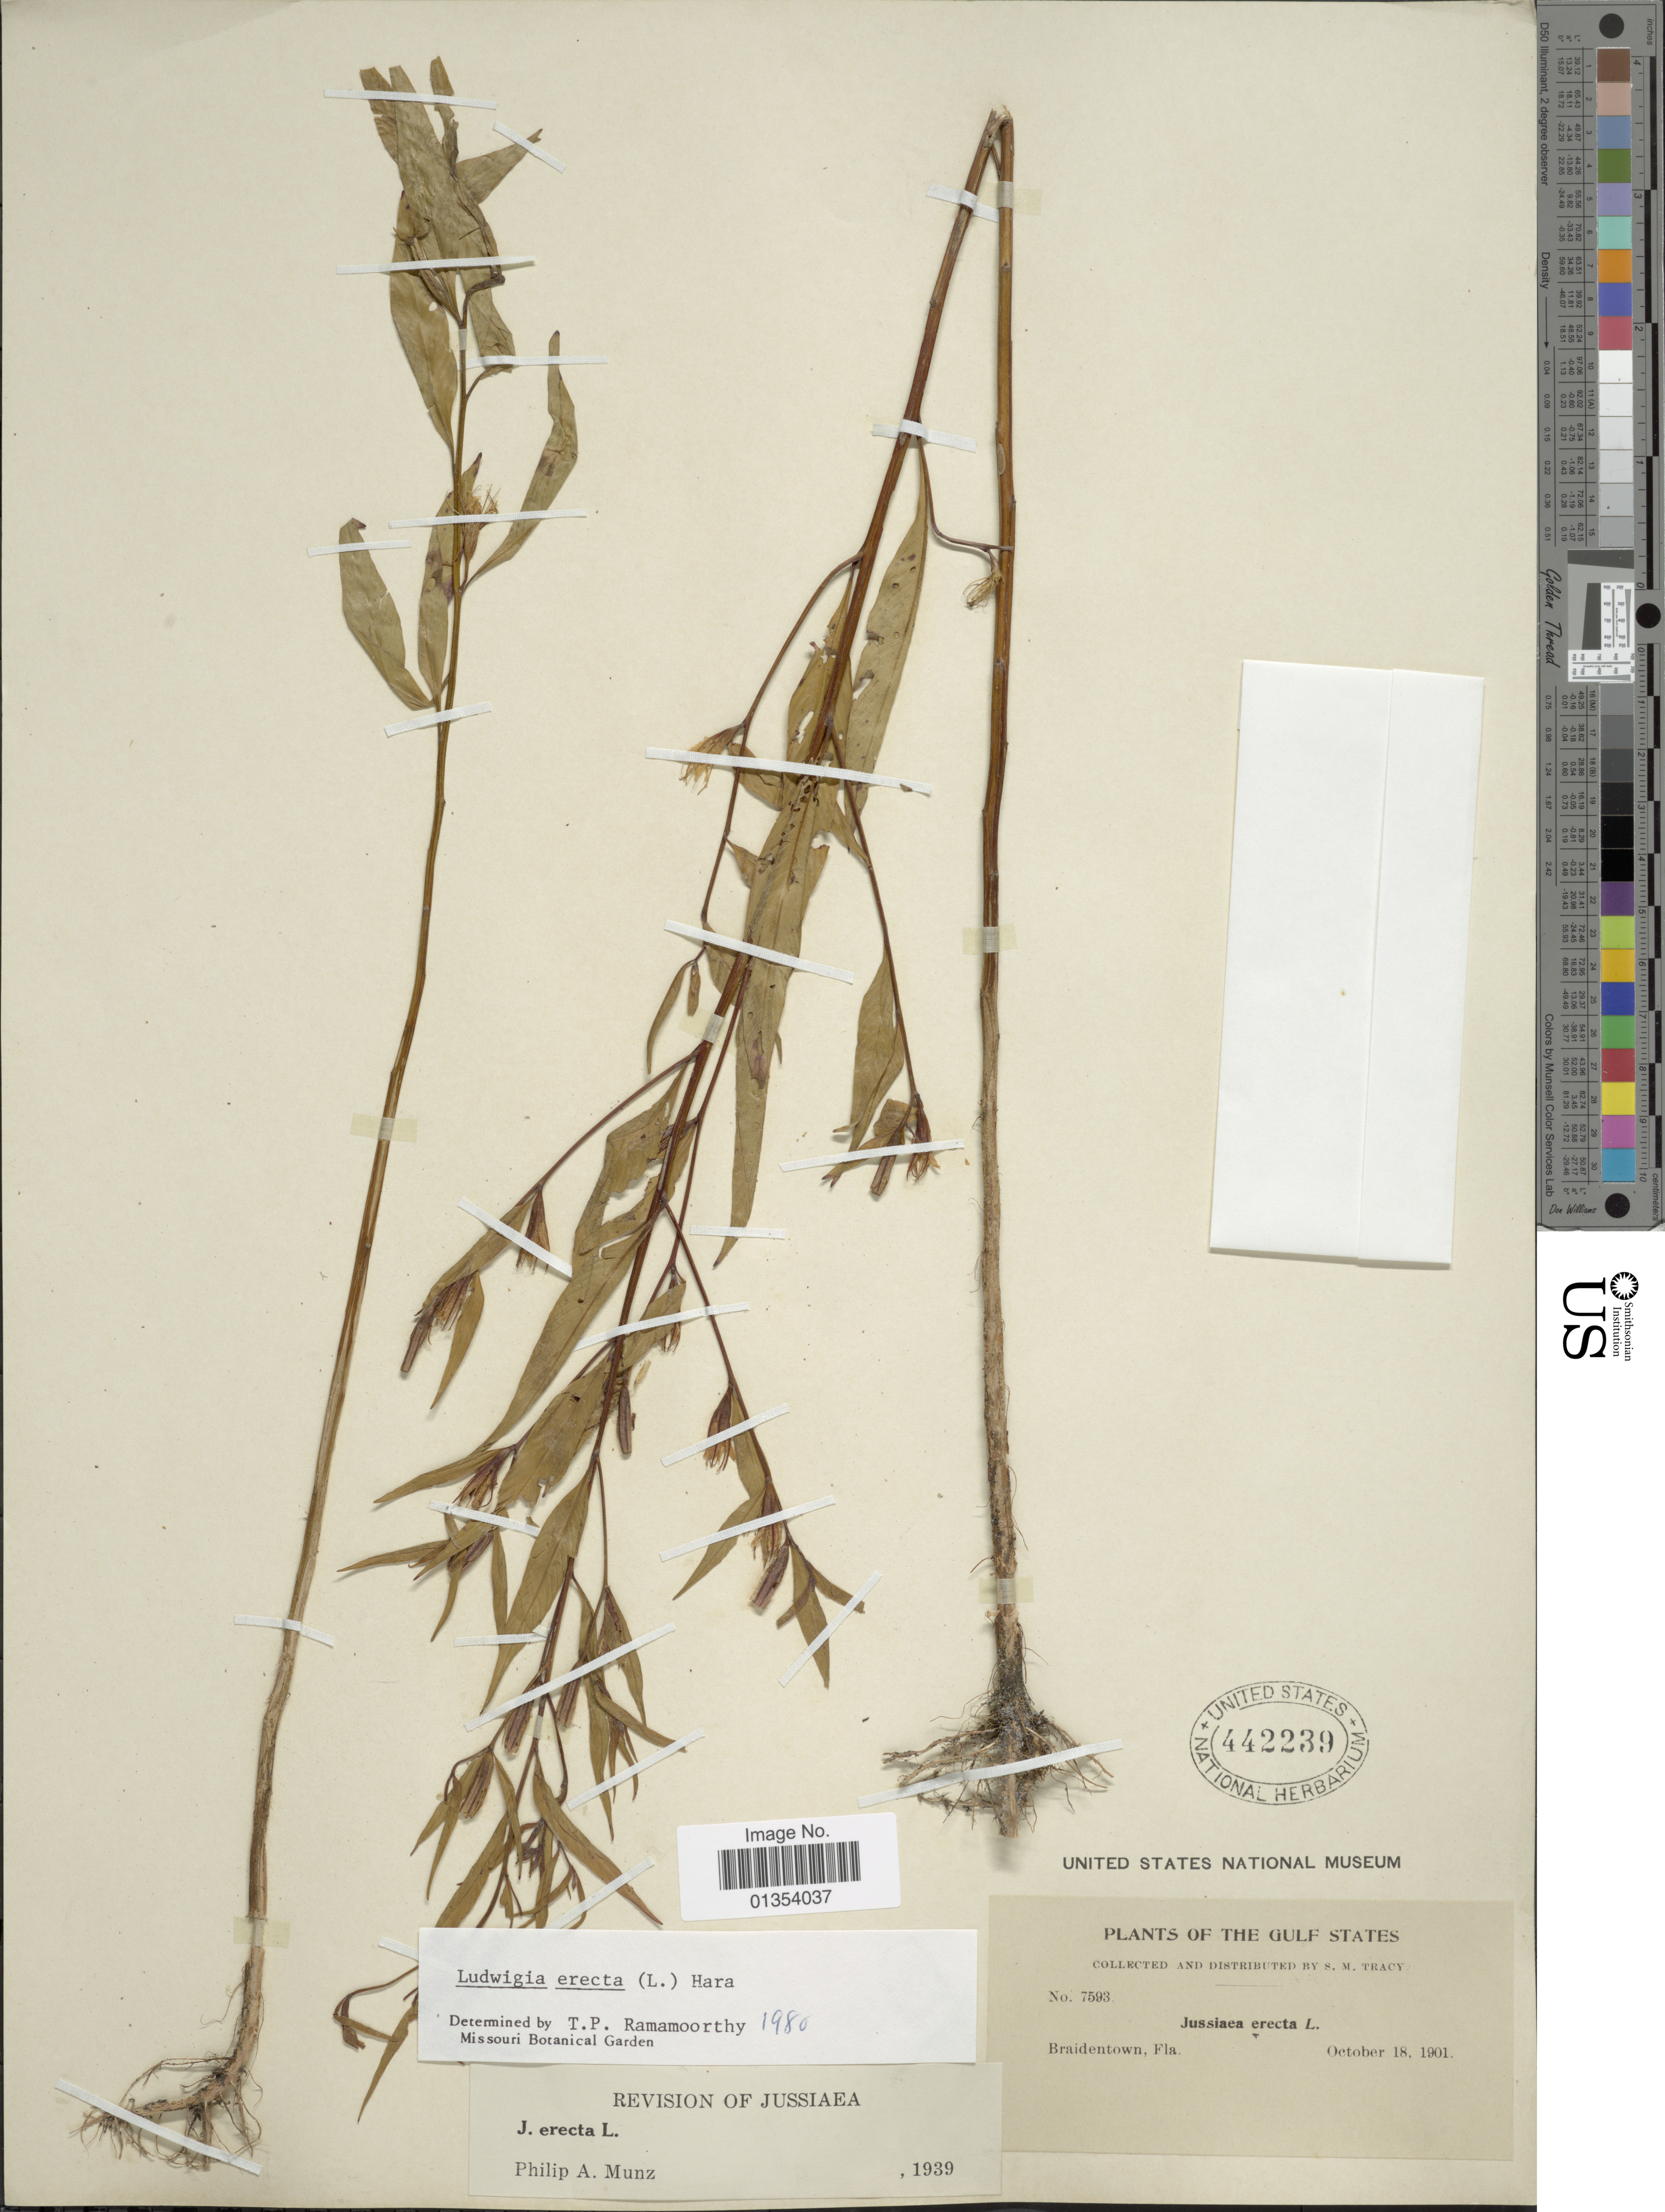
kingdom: Plantae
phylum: Tracheophyta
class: Magnoliopsida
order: Myrtales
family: Onagraceae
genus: Ludwigia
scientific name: Ludwigia erecta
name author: (L.) H. Hara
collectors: S. M. Tracy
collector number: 7593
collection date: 1901-10-18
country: United States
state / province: Florida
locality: The Gulf States, Braidentown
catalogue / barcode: US 442239